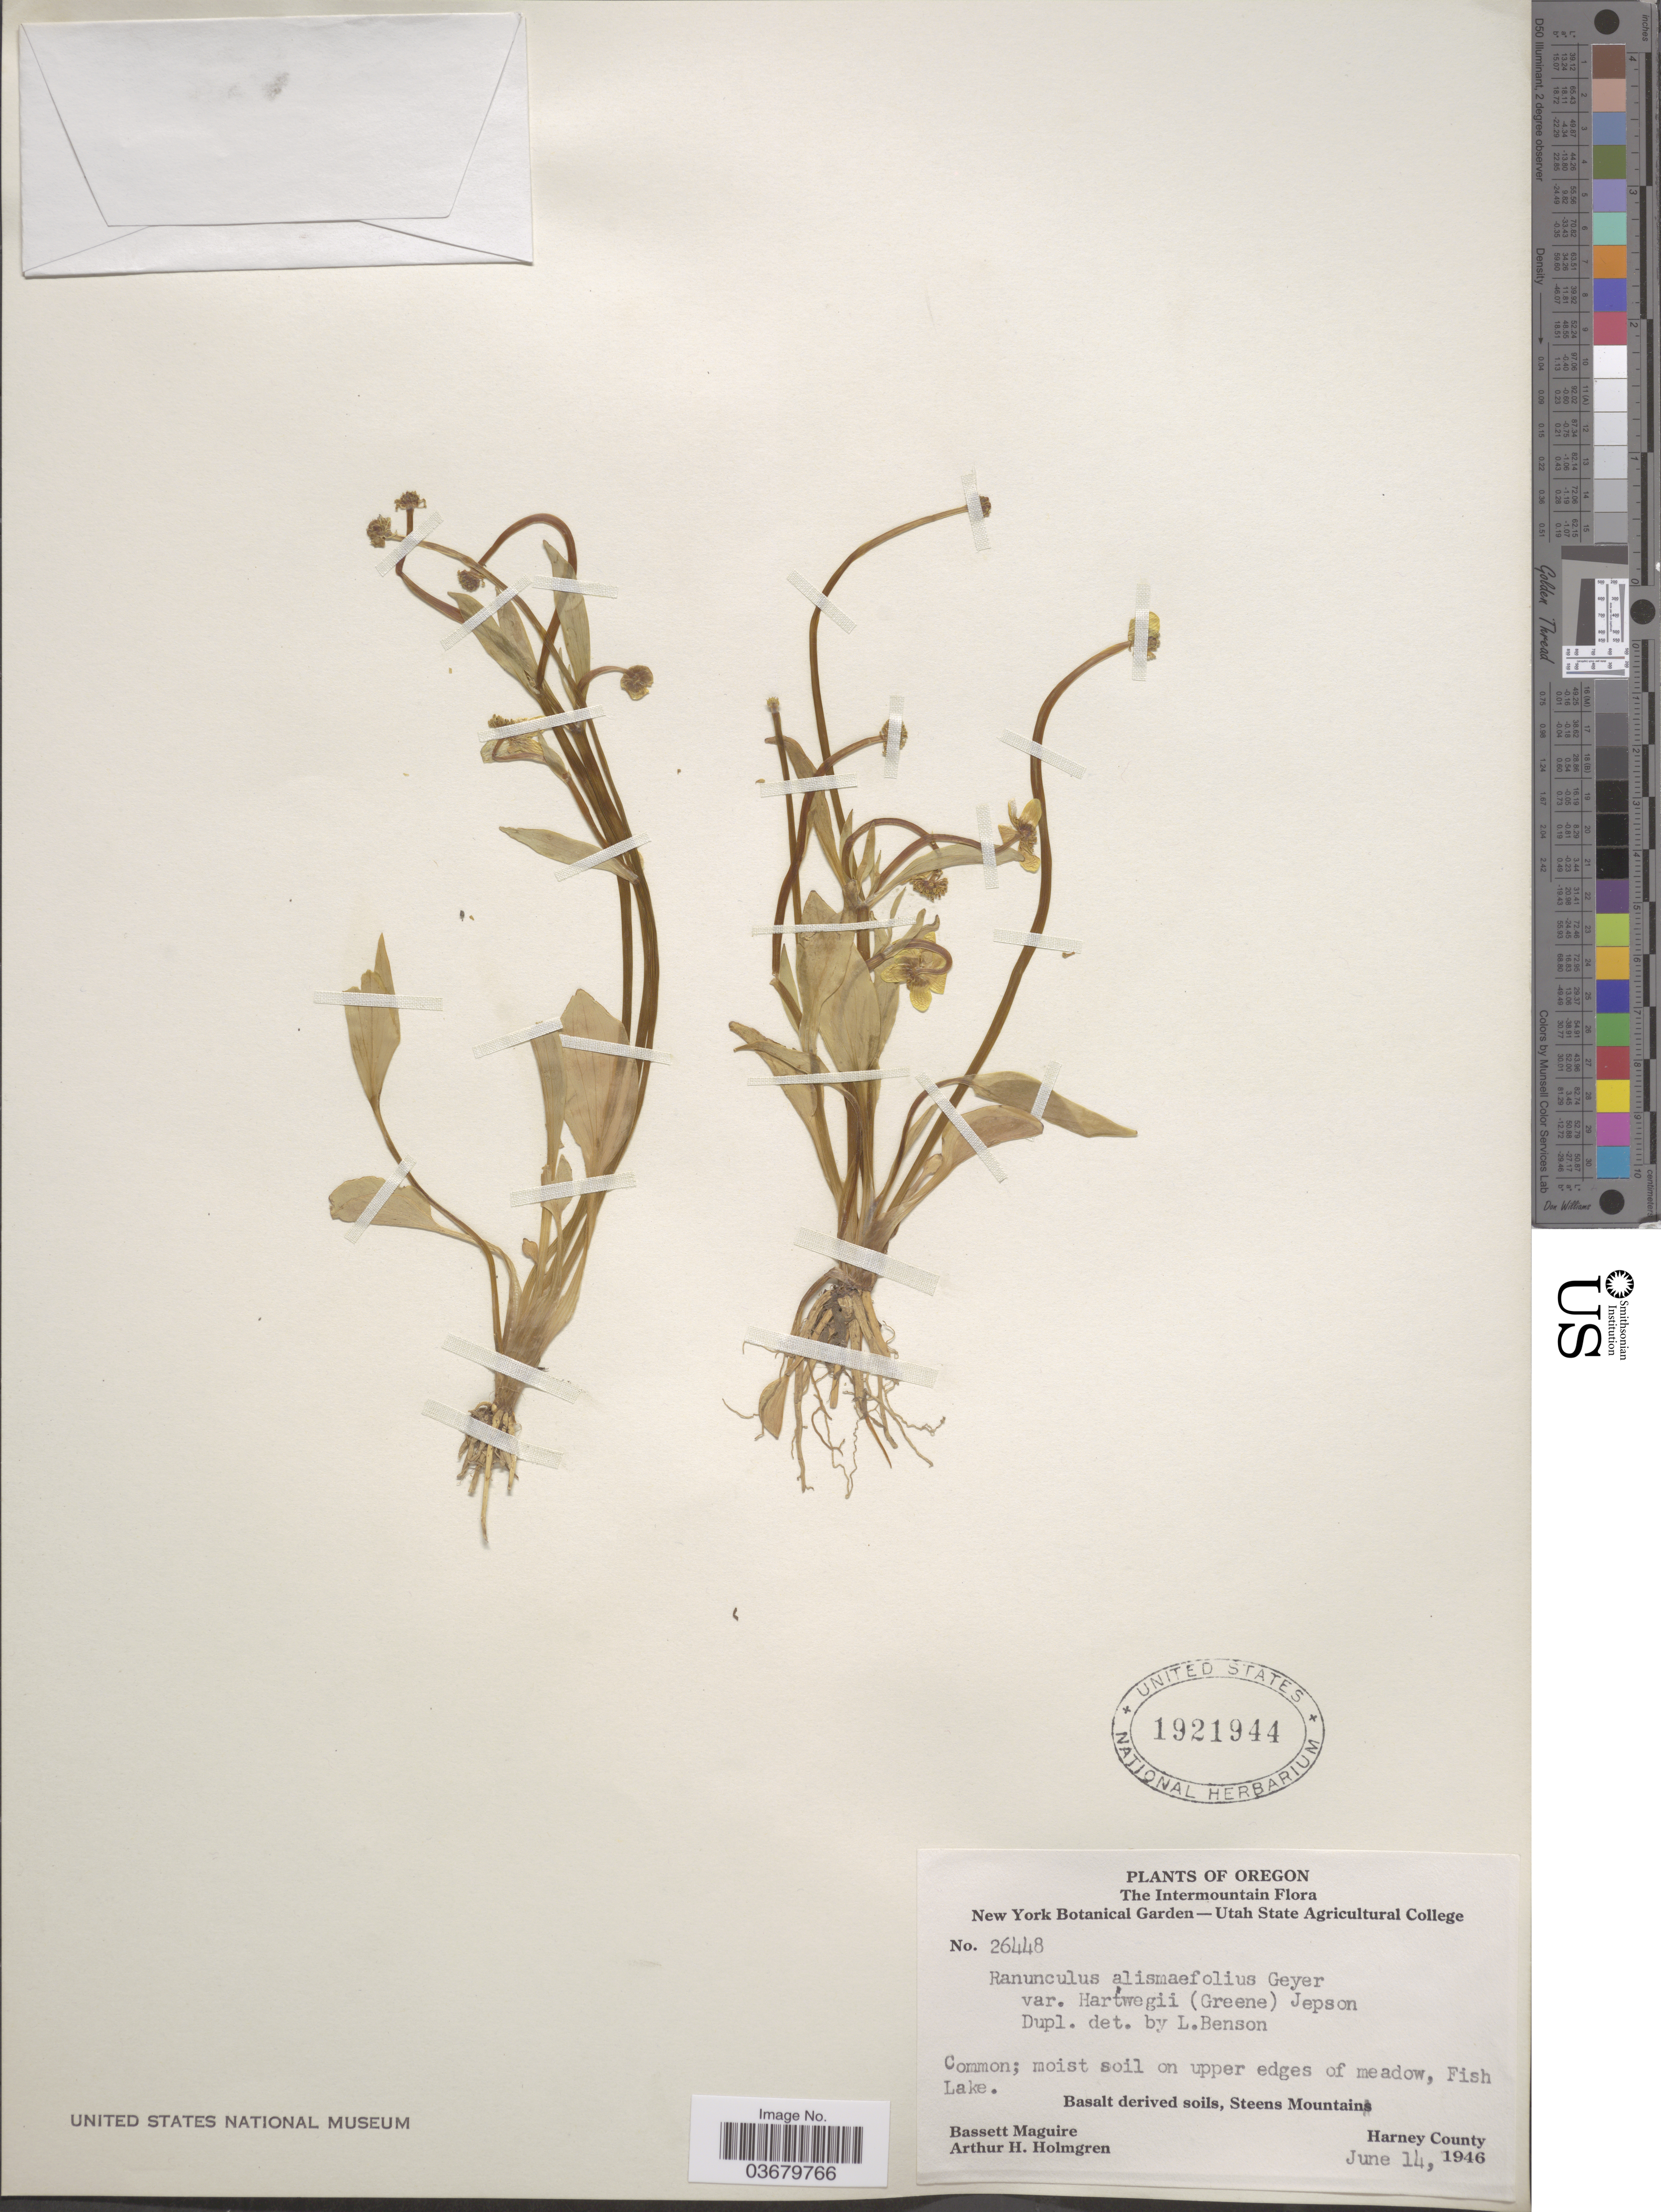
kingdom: Plantae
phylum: Tracheophyta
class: Magnoliopsida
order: Ranunculales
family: Ranunculaceae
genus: Ranunculus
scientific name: Ranunculus alismifolius var. hartwegii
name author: (Greene) Jeps.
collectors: B. Maguire & A. H. Holmgren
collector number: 26448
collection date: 1946-06-14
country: United States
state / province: Oregon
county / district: Harney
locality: The Intermountain. Fish Lake, Basalt derived soils, Steens Mountain. Harney County.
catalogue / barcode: US 1921944